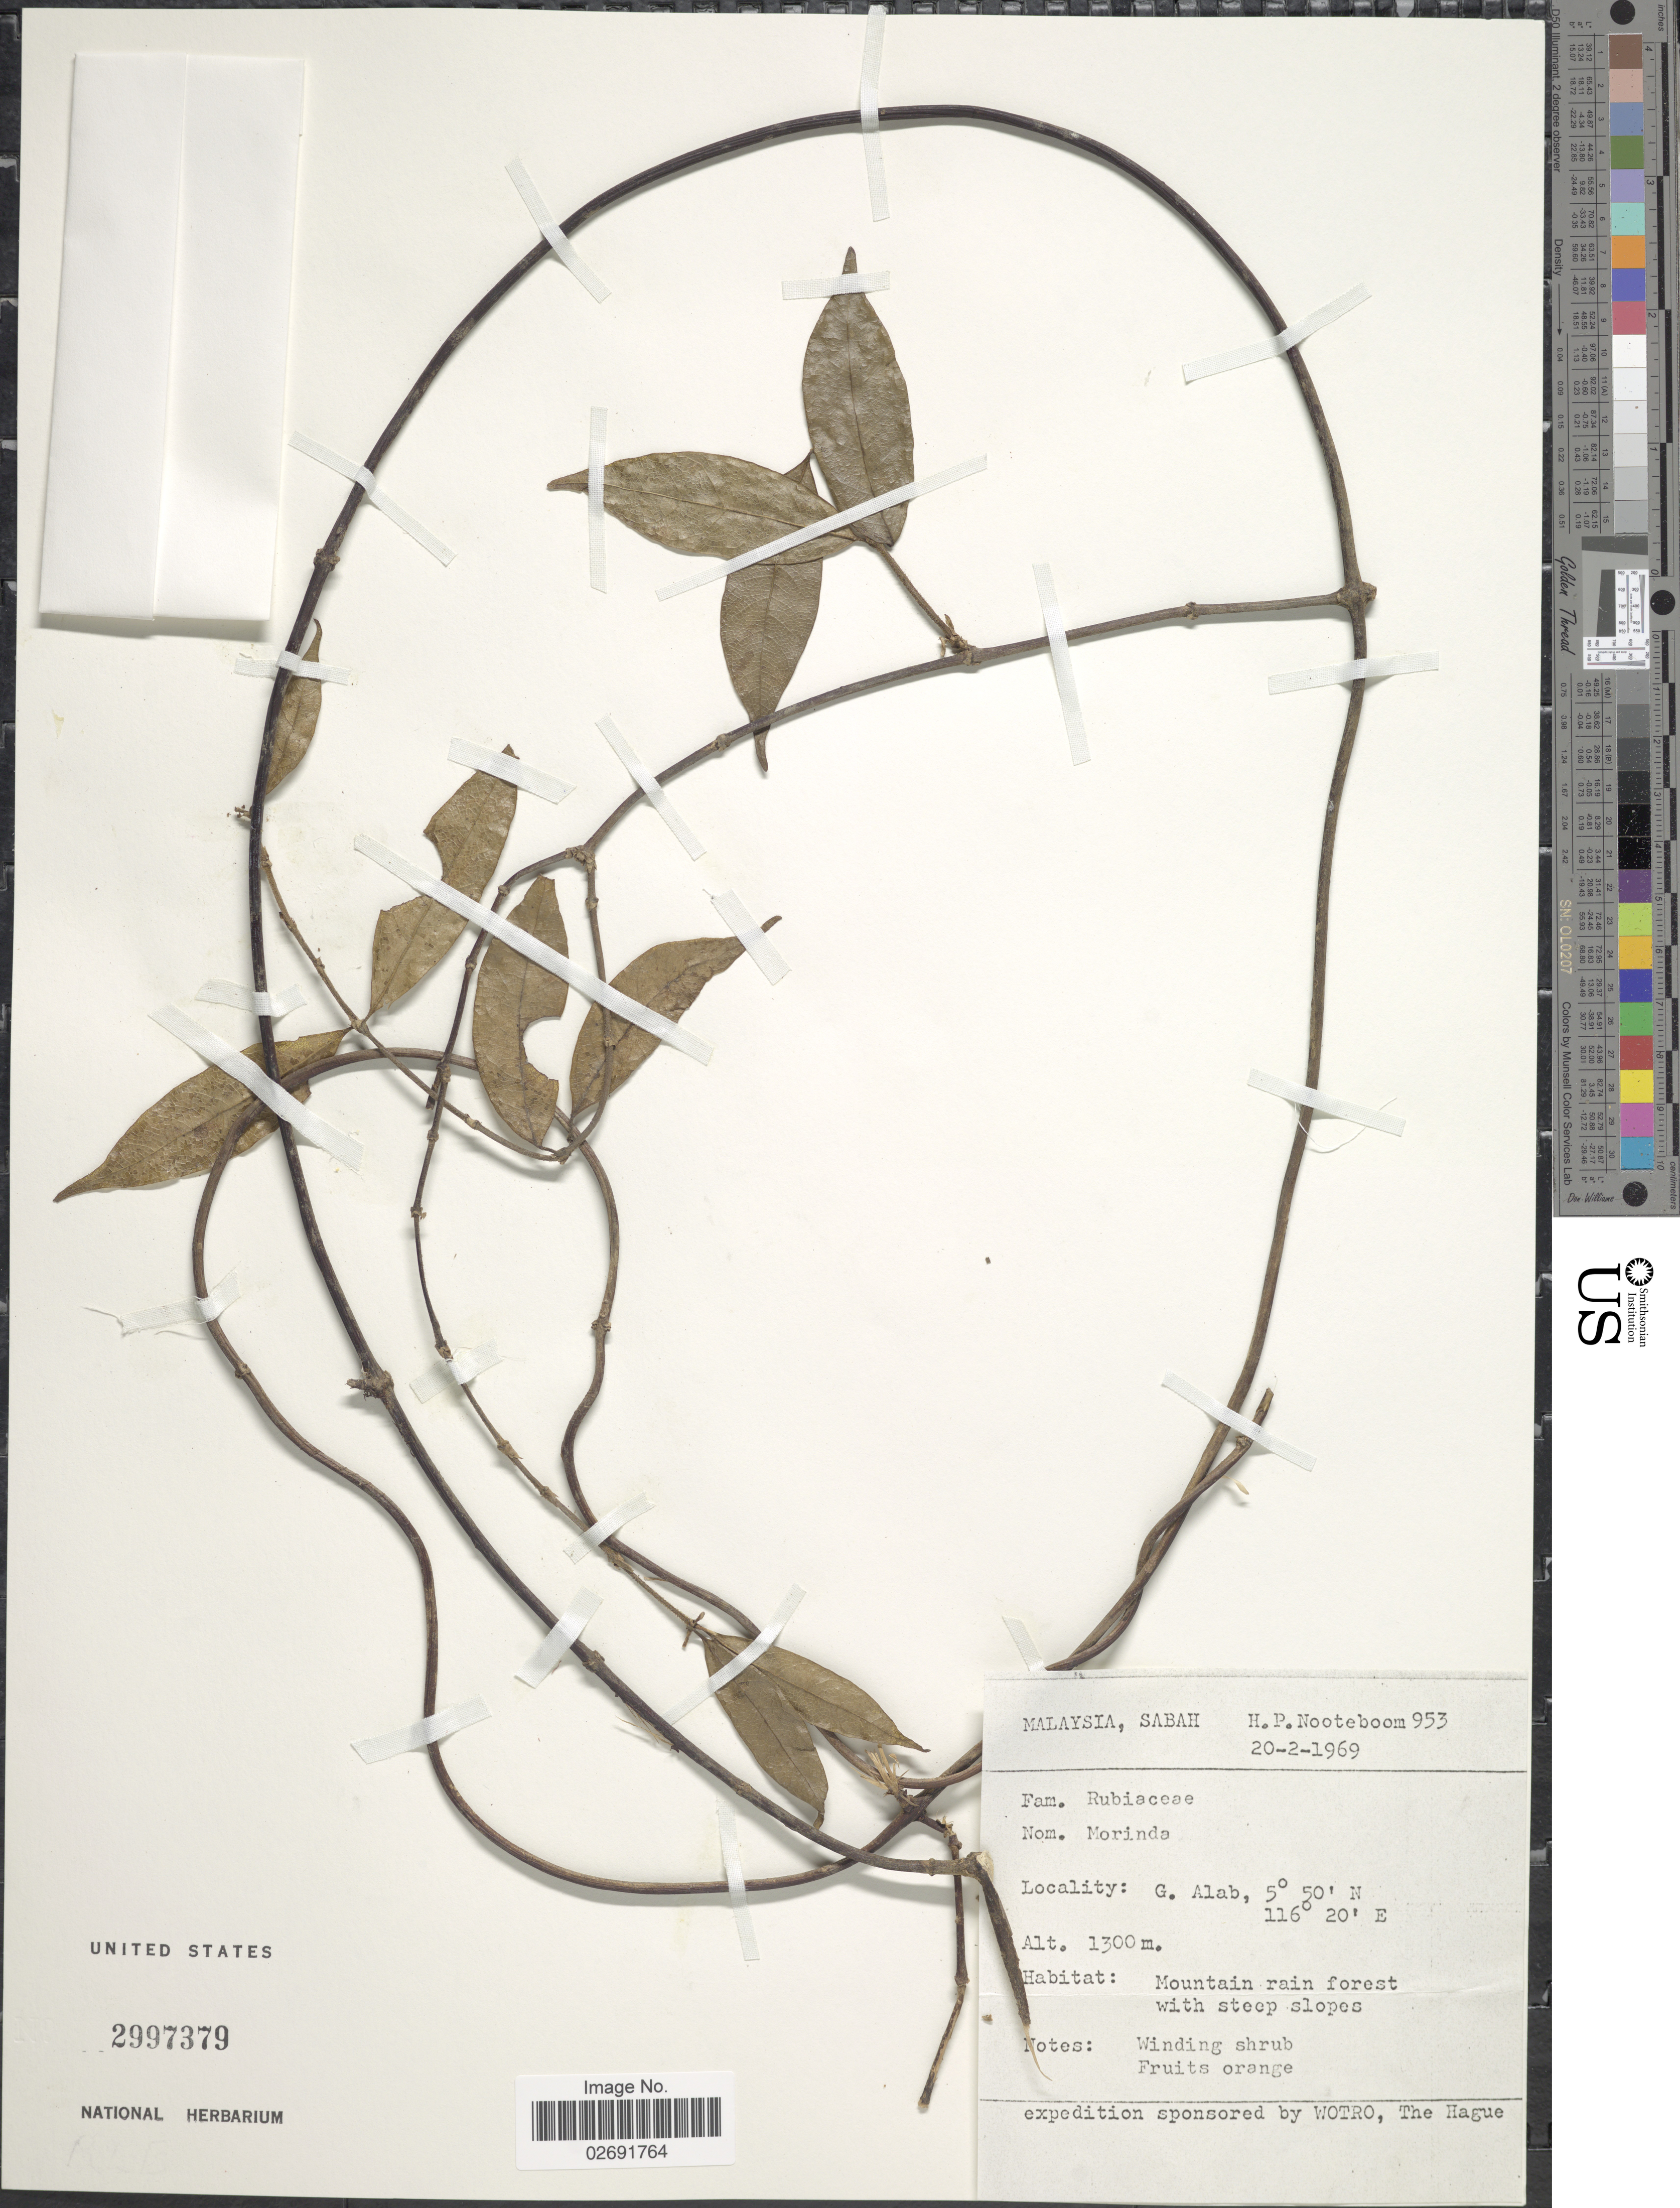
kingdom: Plantae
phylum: Tracheophyta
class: Magnoliopsida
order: Gentianales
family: Rubiaceae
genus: Gynochthodes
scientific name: Gynochthodes sp.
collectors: H. P. Nooteboom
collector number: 953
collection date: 1969-02-20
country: Malaysia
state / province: Sabah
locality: G. Alab.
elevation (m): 1300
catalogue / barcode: US 2997379